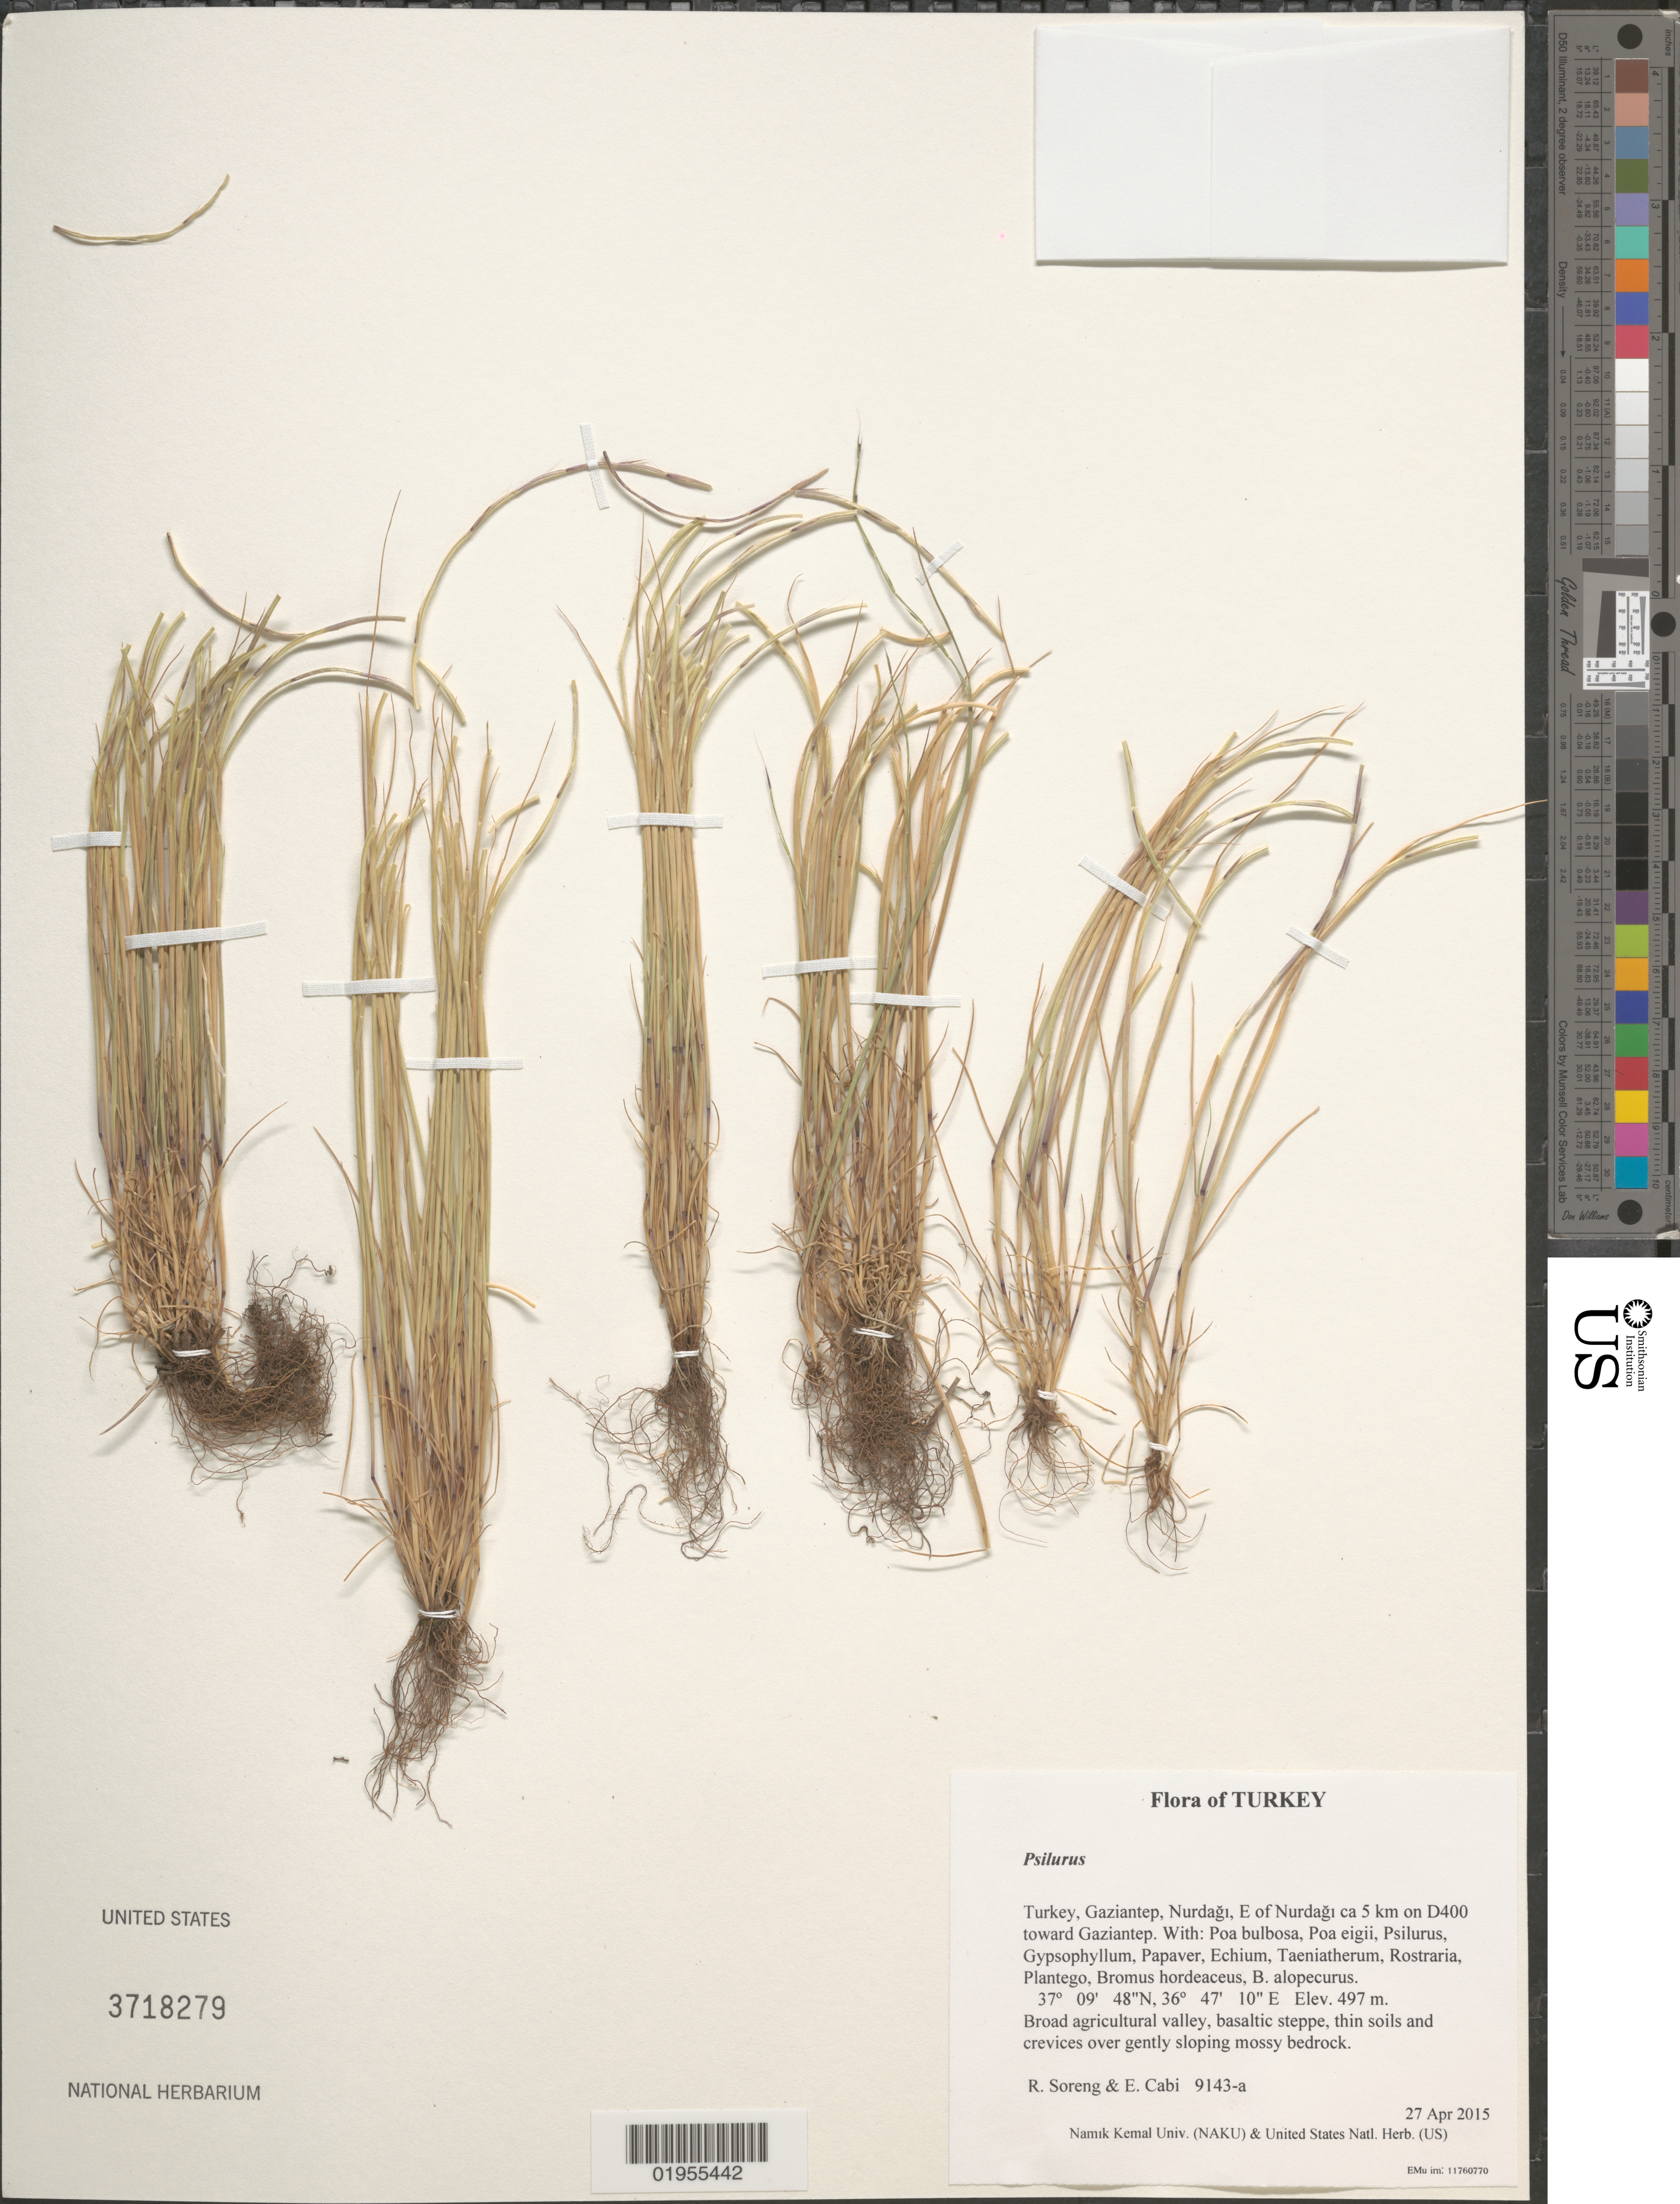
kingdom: Plantae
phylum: Tracheophyta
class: Liliopsida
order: Poales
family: Poaceae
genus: Psilurus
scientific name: Psilurus sp.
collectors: R. J. Soreng & E. Cabi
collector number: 9143-a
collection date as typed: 2015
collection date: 2015-04-27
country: Turkey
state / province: Gaziantep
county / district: Nurdagi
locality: E of Nurdagi ca 5 km on E90 toward Gaziantep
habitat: Broad agricultural valley, basaltic steppe, thin soils and crevices over gently sloping mossy bedrock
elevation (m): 497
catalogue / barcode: US 3718279